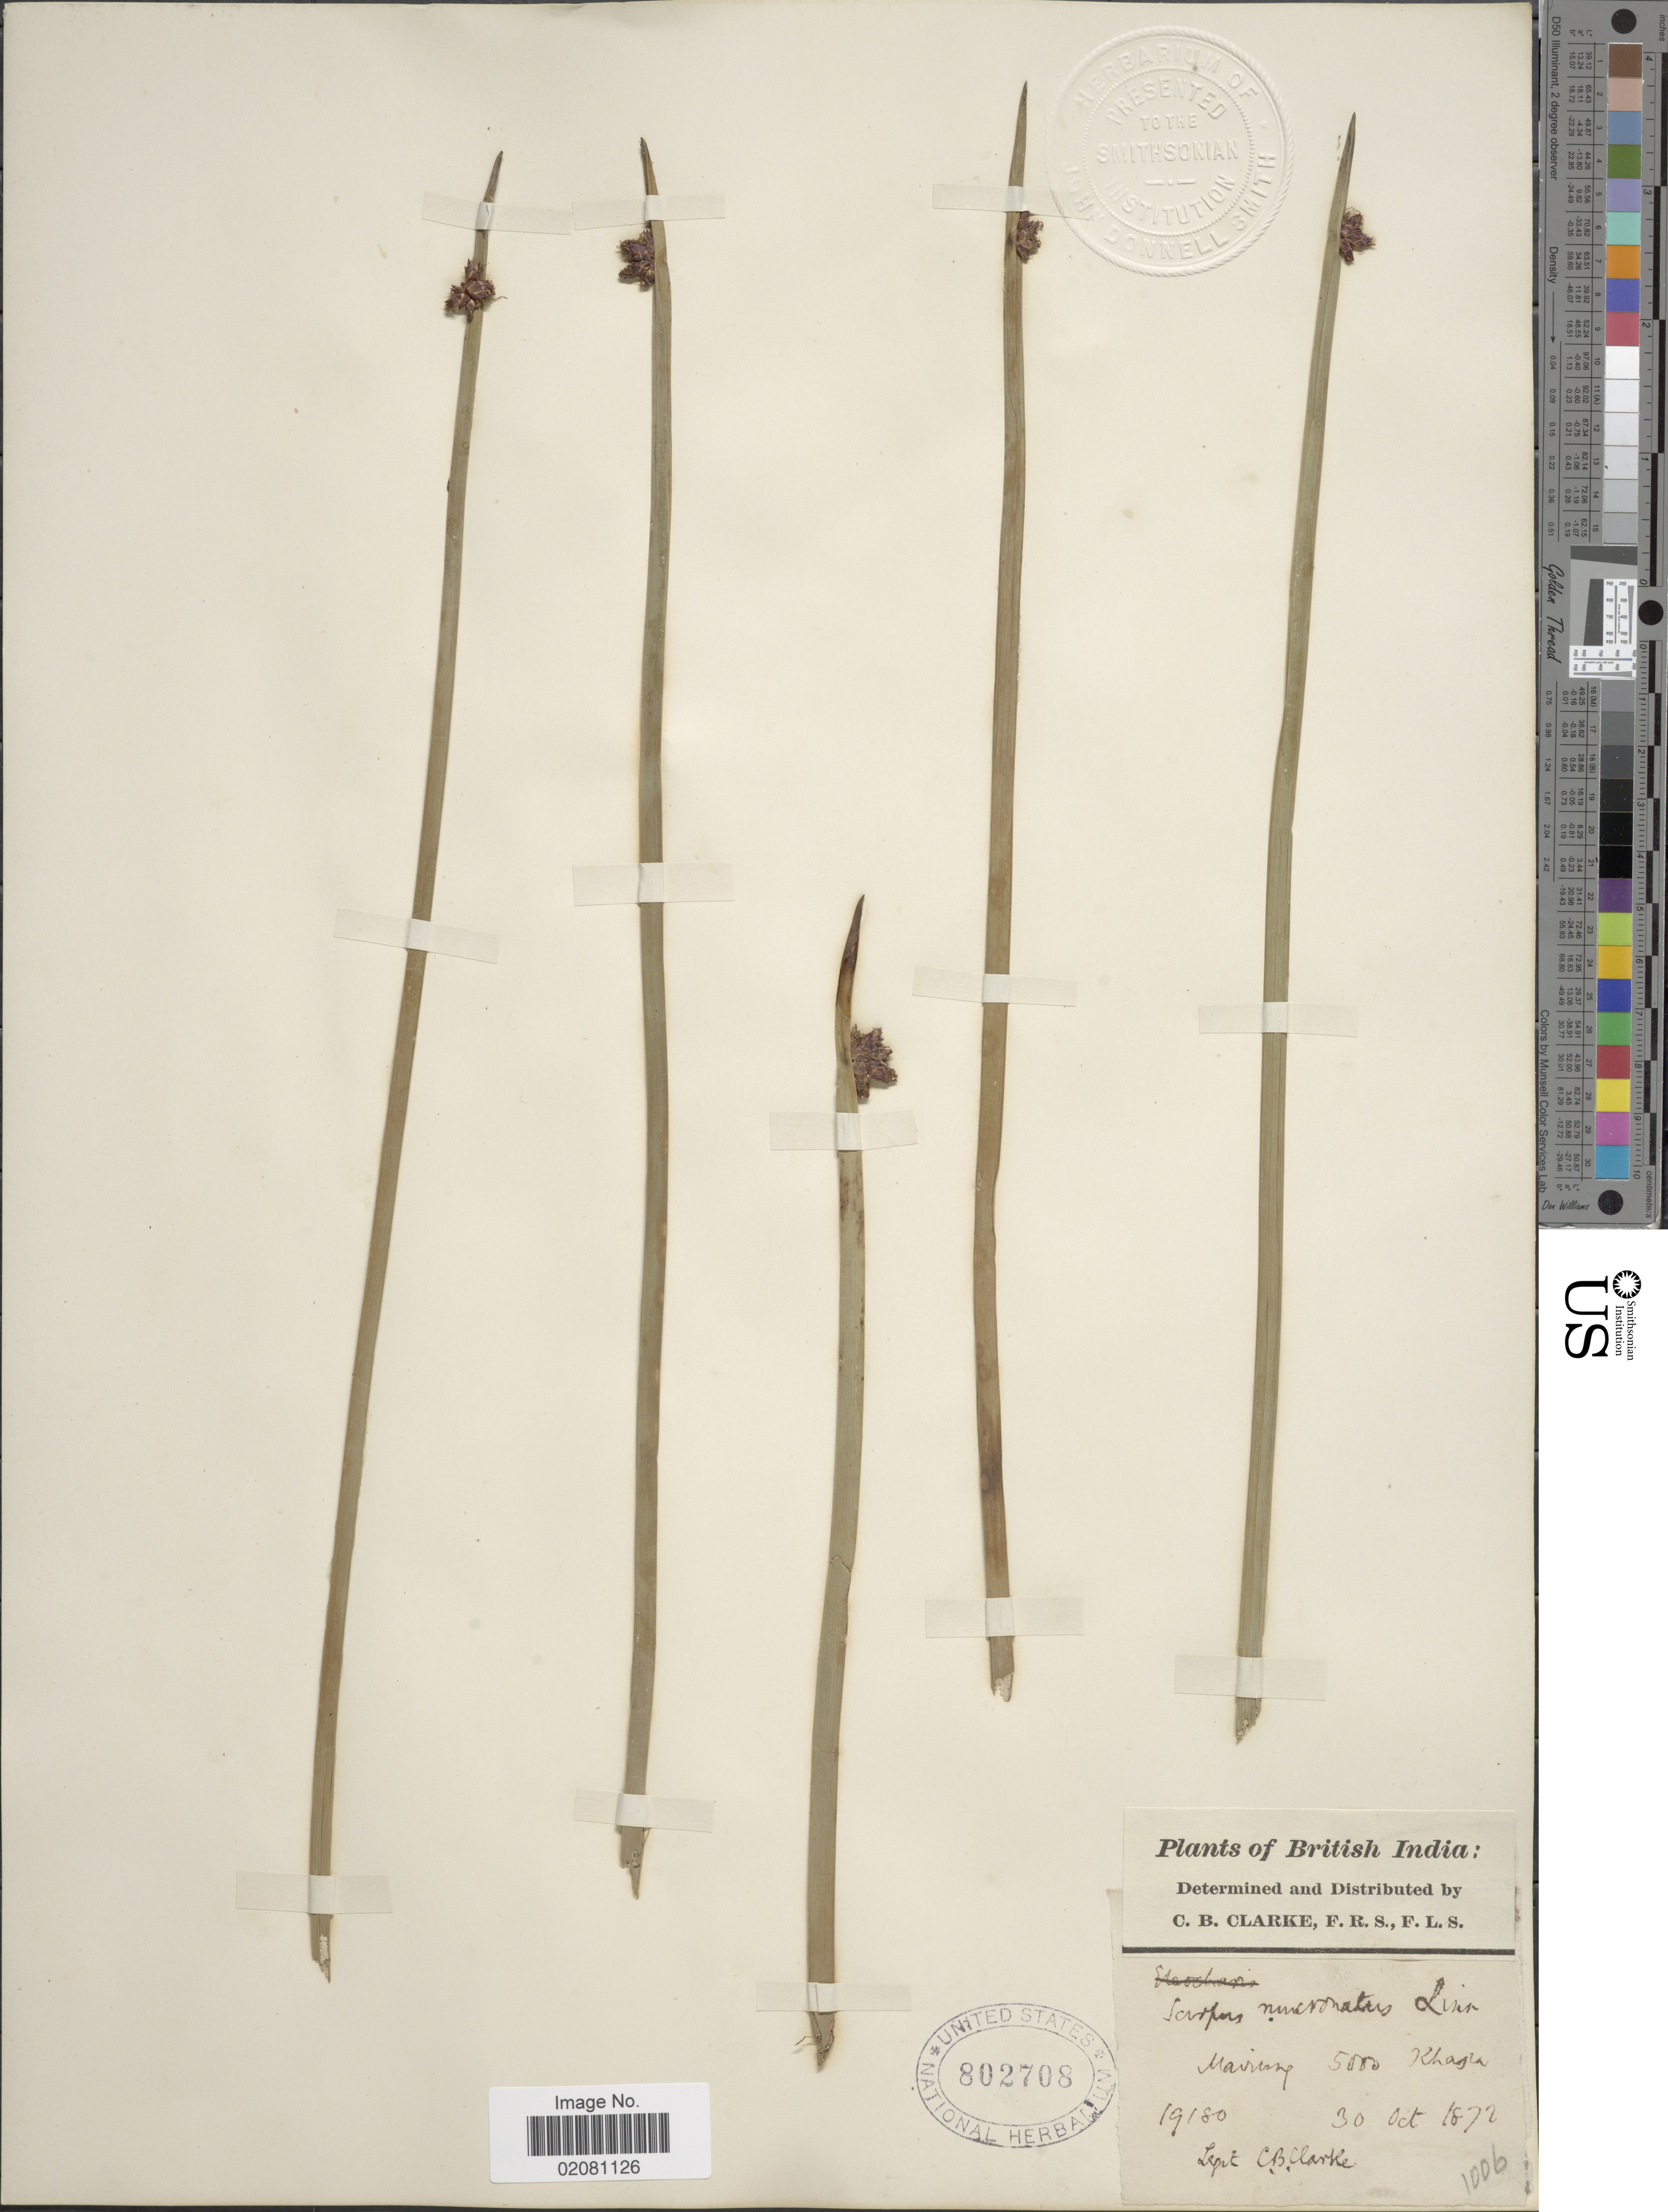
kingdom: Plantae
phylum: Tracheophyta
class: Liliopsida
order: Poales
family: Cyperaceae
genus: Schoenoplectus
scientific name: Schoenoplectus mucronatus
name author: (L.) Palla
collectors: C. B. Clarke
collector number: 19180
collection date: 1872-10-30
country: India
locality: British India. Ma [illegible text] Khasia,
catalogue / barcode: US 802708